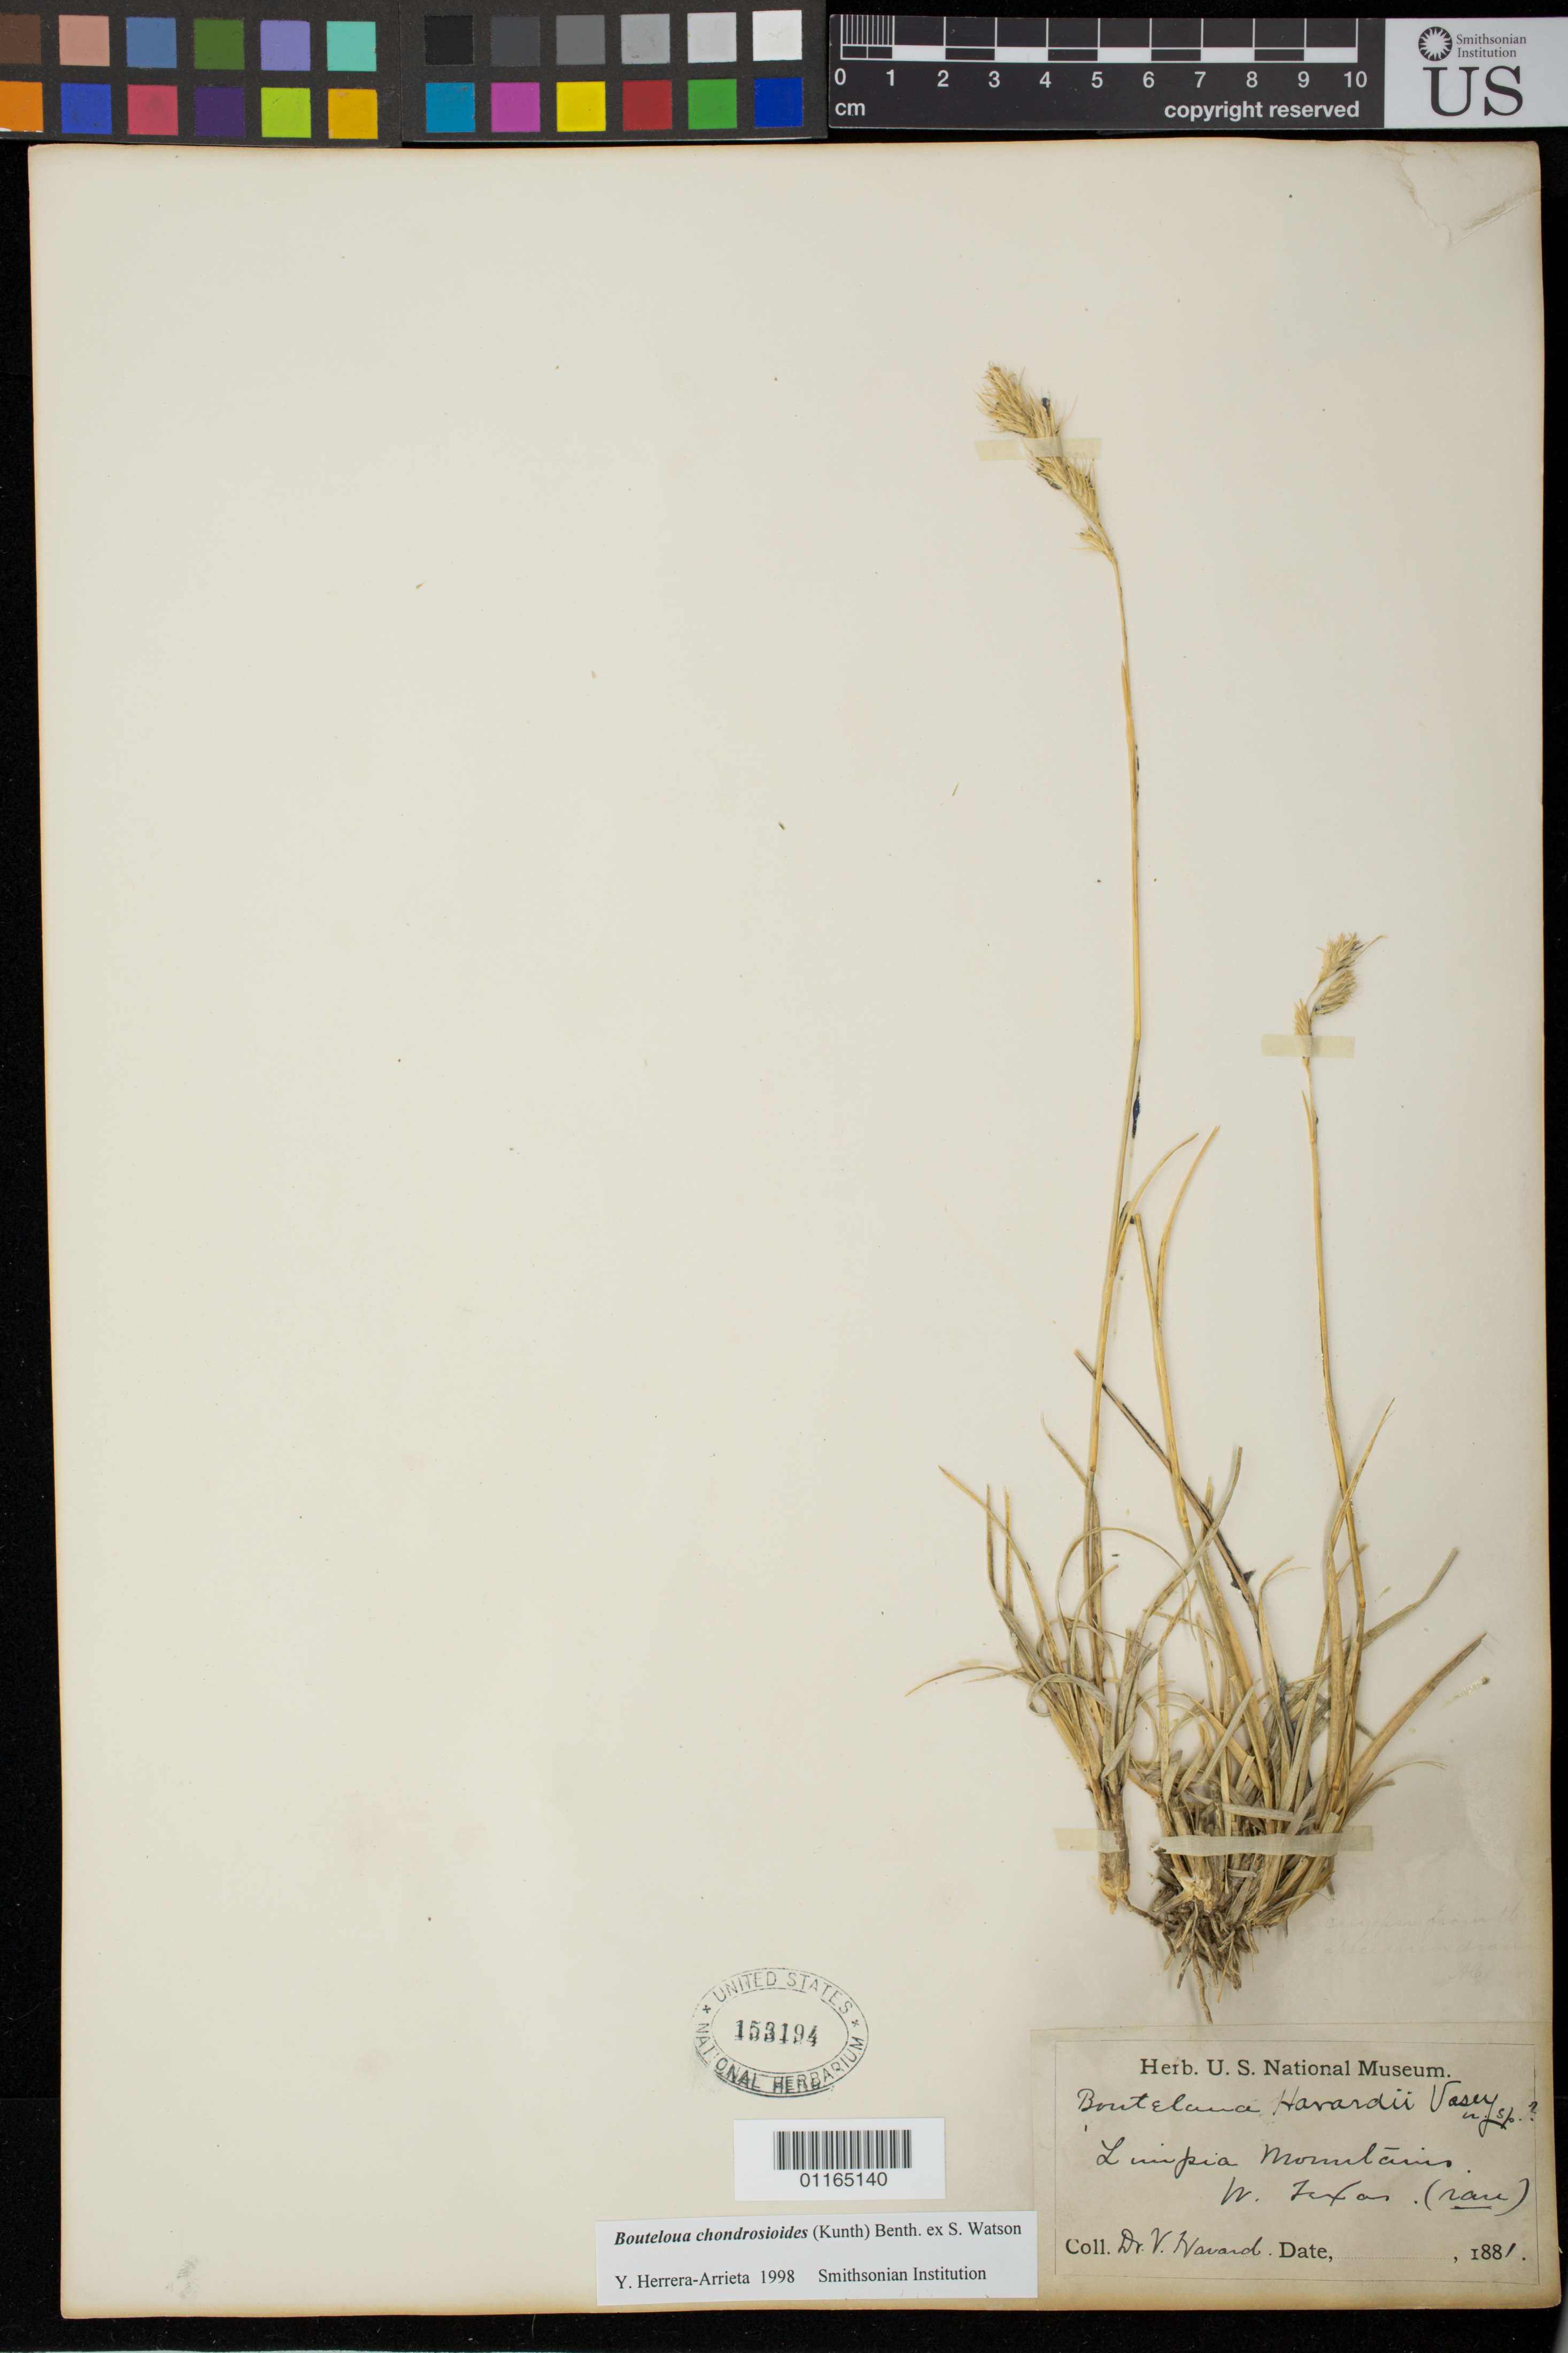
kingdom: Plantae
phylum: Tracheophyta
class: Liliopsida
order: Poales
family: Poaceae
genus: Bouteloua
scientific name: Bouteloua havardii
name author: Vasey ex S. Watson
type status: Isosyntype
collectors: V. Havard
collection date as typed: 1881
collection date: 1881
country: United States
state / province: Texas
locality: Springs in Limpio Mts., W. Texas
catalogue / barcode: US 153194